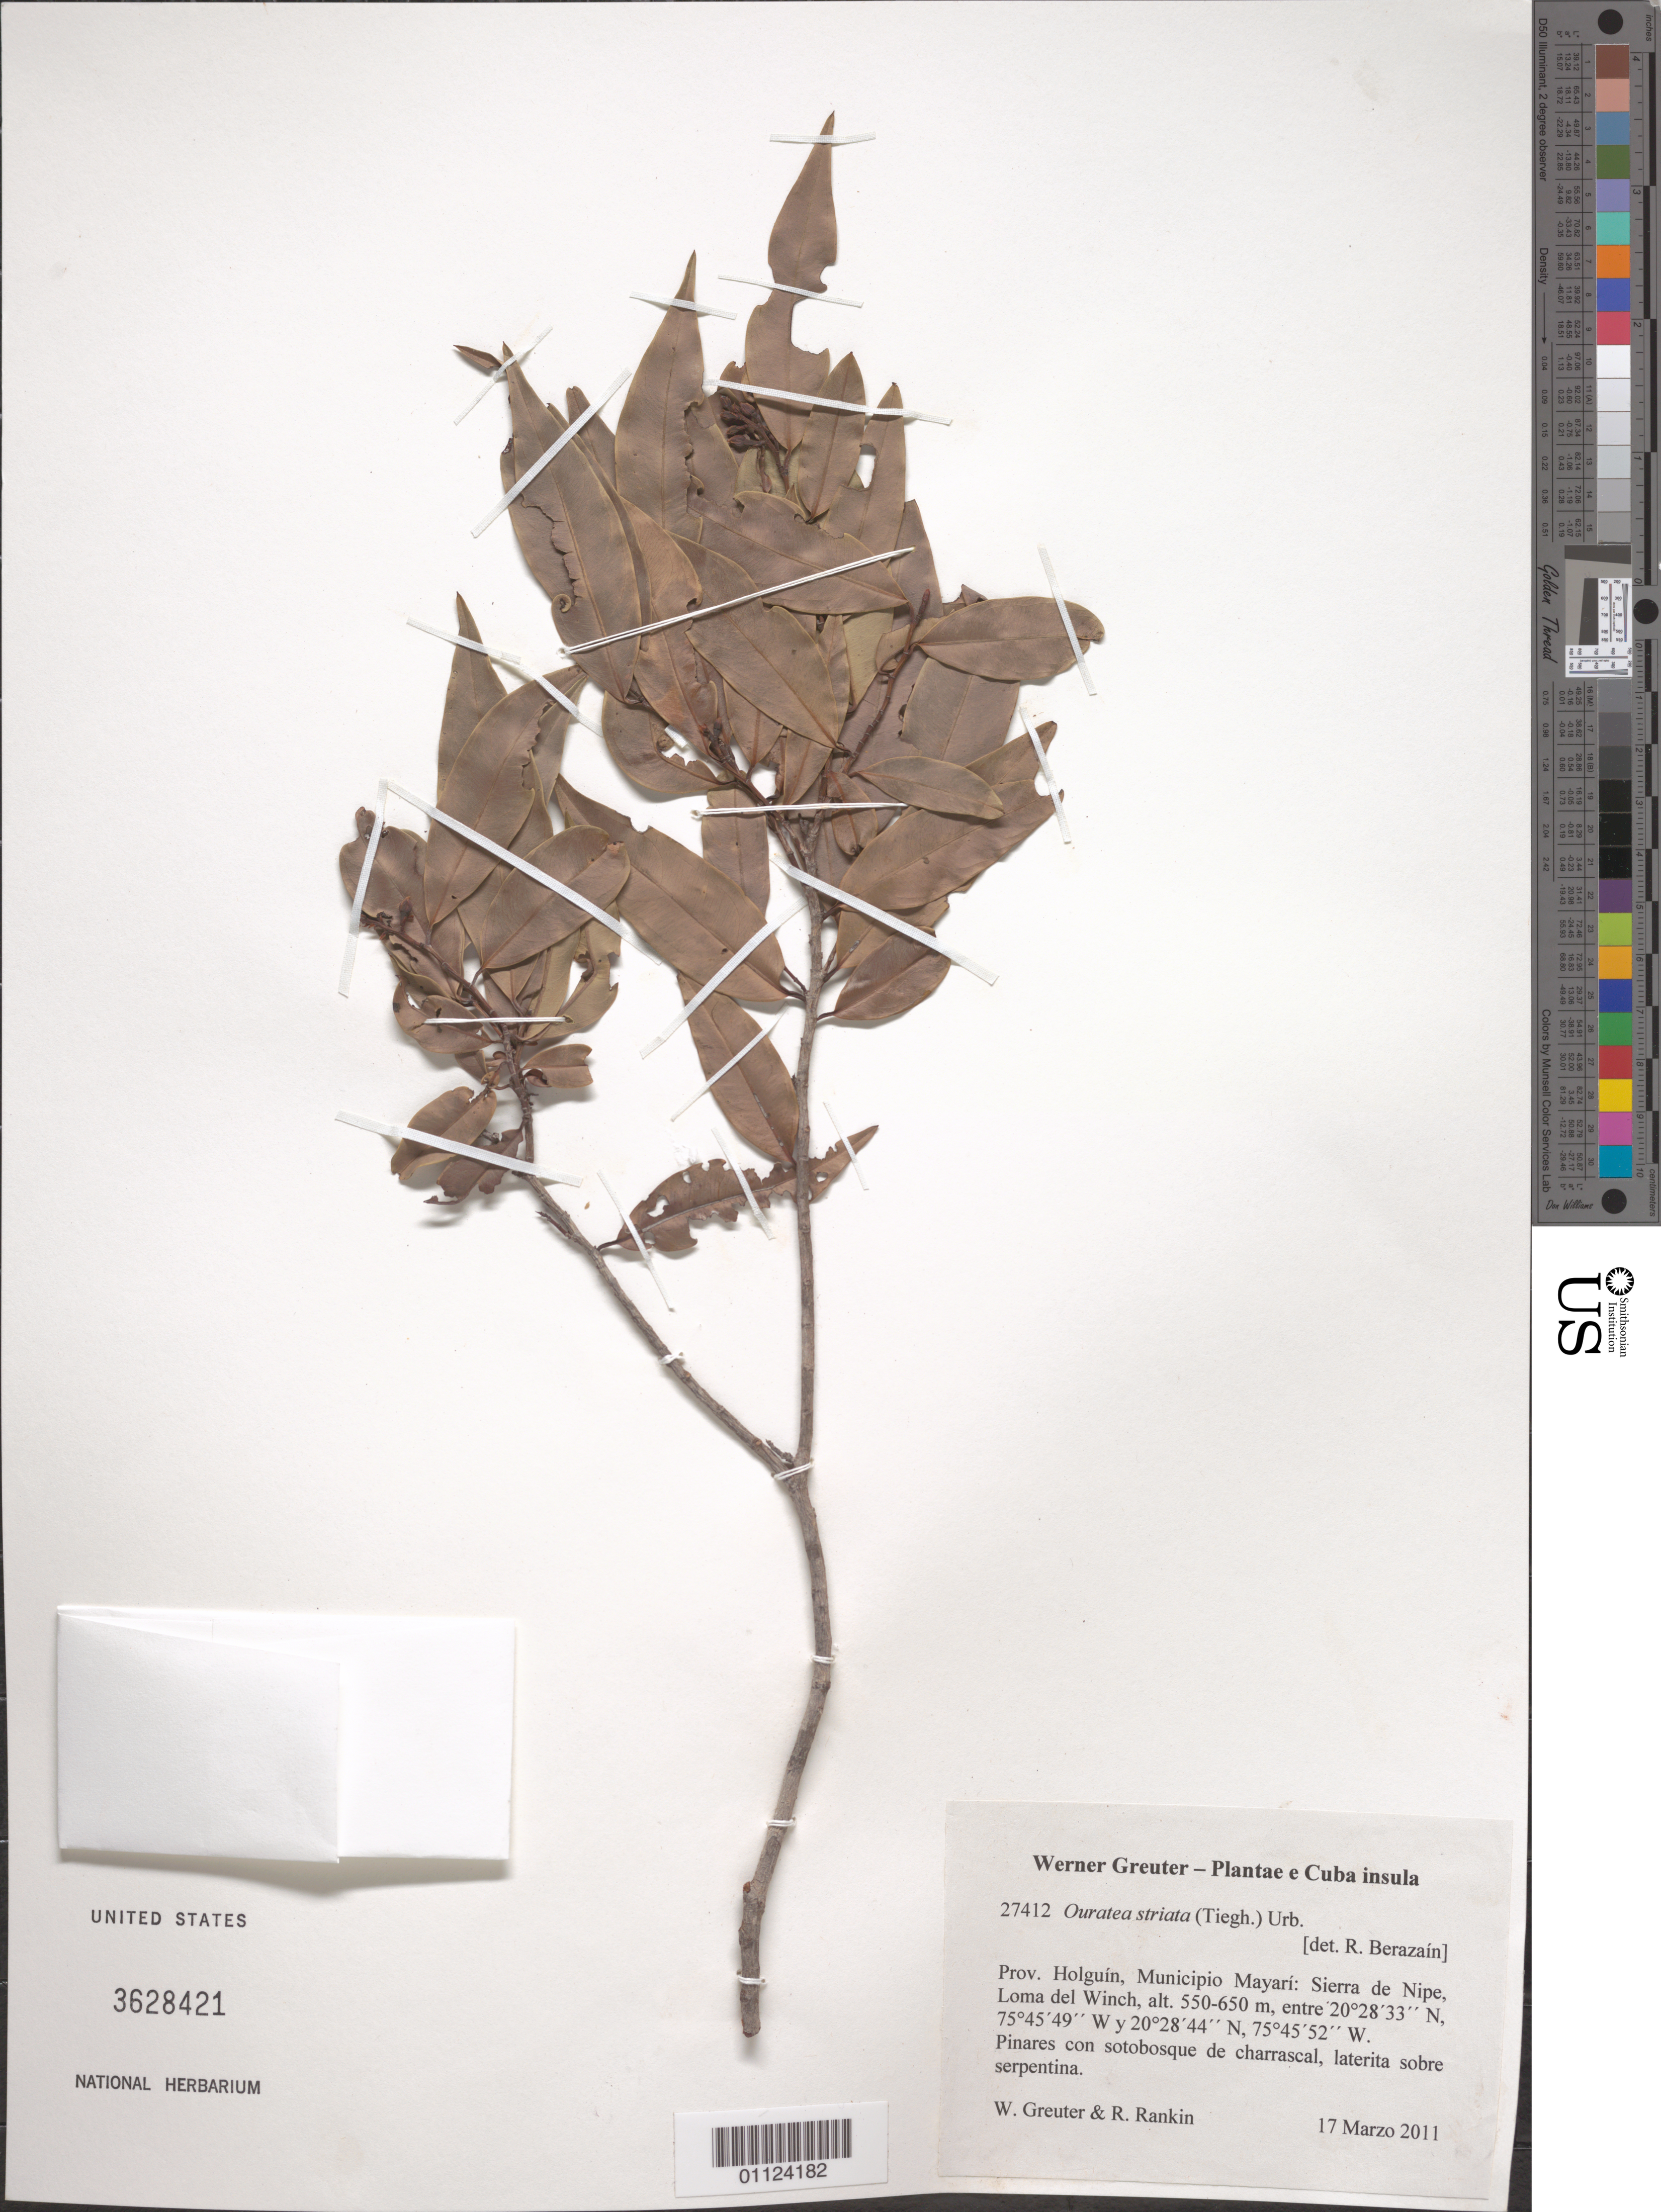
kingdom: Plantae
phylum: Tracheophyta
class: Magnoliopsida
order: Malpighiales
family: Ochnaceae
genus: Ouratea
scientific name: Ouratea striata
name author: (Tiegh.) Urb.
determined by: Berazaín, R.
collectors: W. Greuter & R. Rankin Rodriguez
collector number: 27412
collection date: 2011-03-17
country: Cuba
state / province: Holguín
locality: Municipio Mayarí: Sierra de Nipe, Loma del Winch.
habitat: Pinares con sotobosque de charrascal, laterita sobre serpentina.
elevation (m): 550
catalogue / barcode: US 3628421